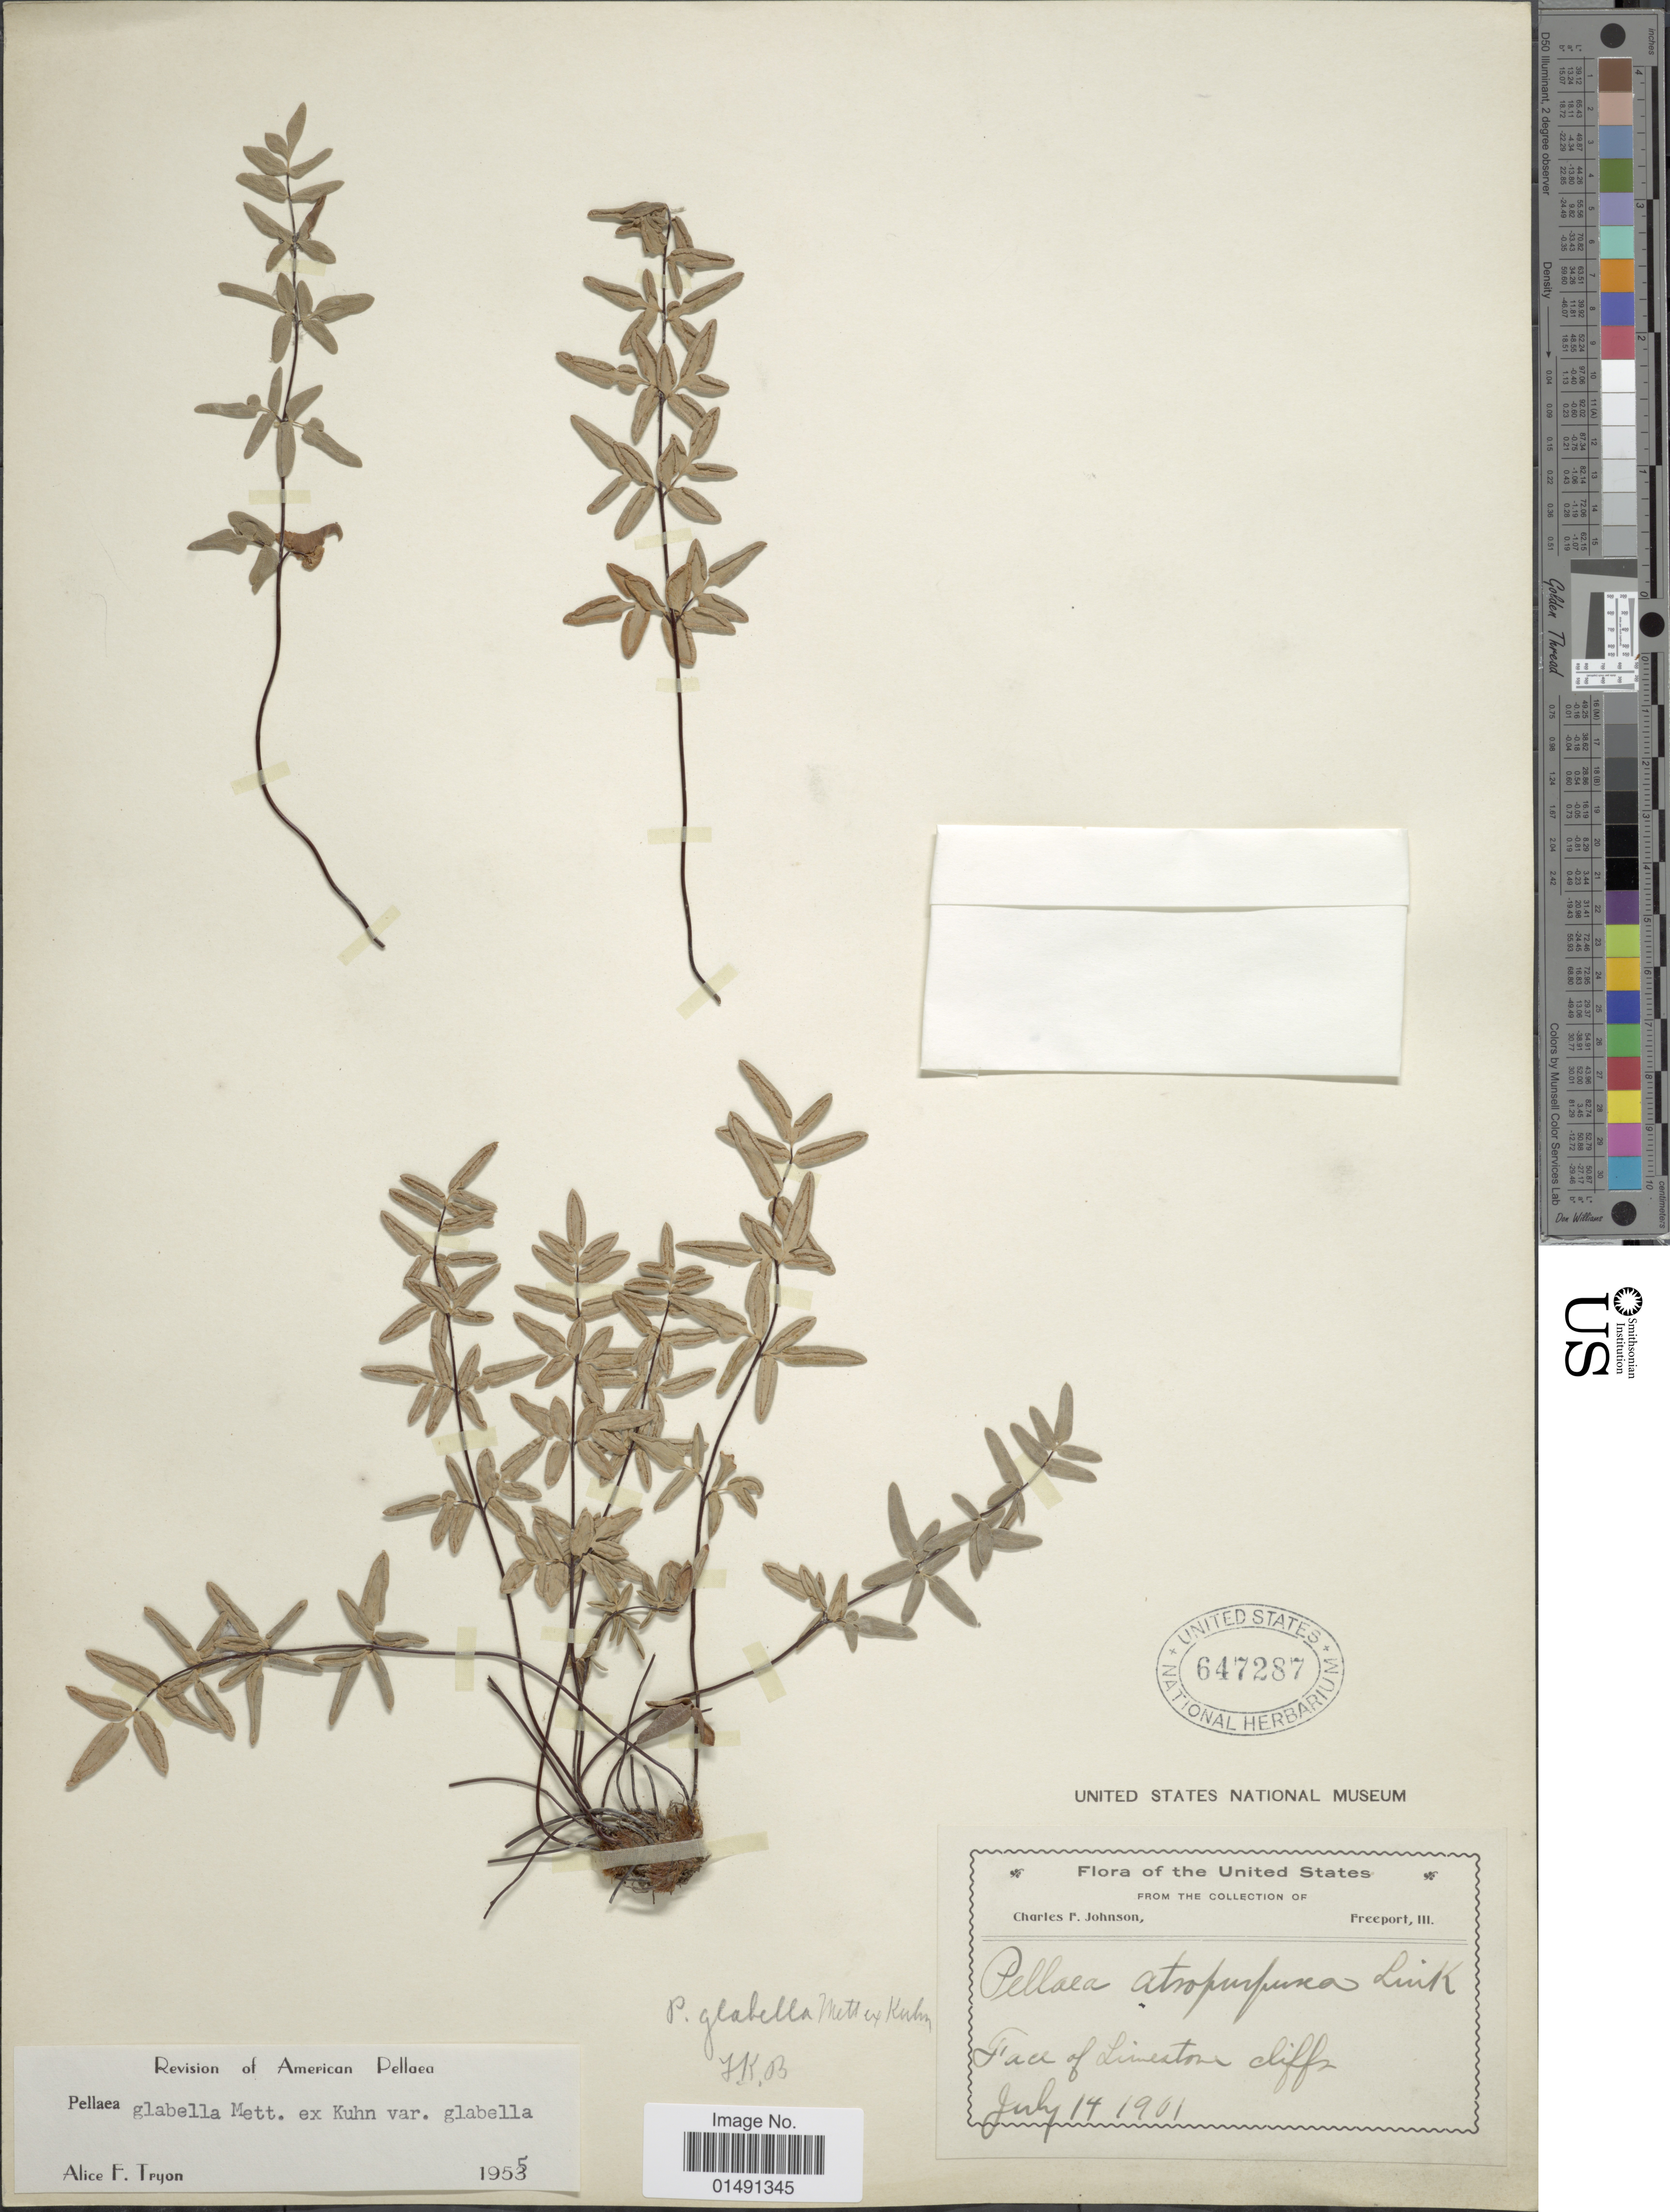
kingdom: Plantae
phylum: Tracheophyta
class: Polypodiopsida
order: Polypodiales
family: Pteridaceae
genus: Pellaea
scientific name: Pellaea glabella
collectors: C. F. Johnson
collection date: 1961-07-14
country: United States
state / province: Illinois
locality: Face of Limestone cliffs, Freeport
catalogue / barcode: US 647287